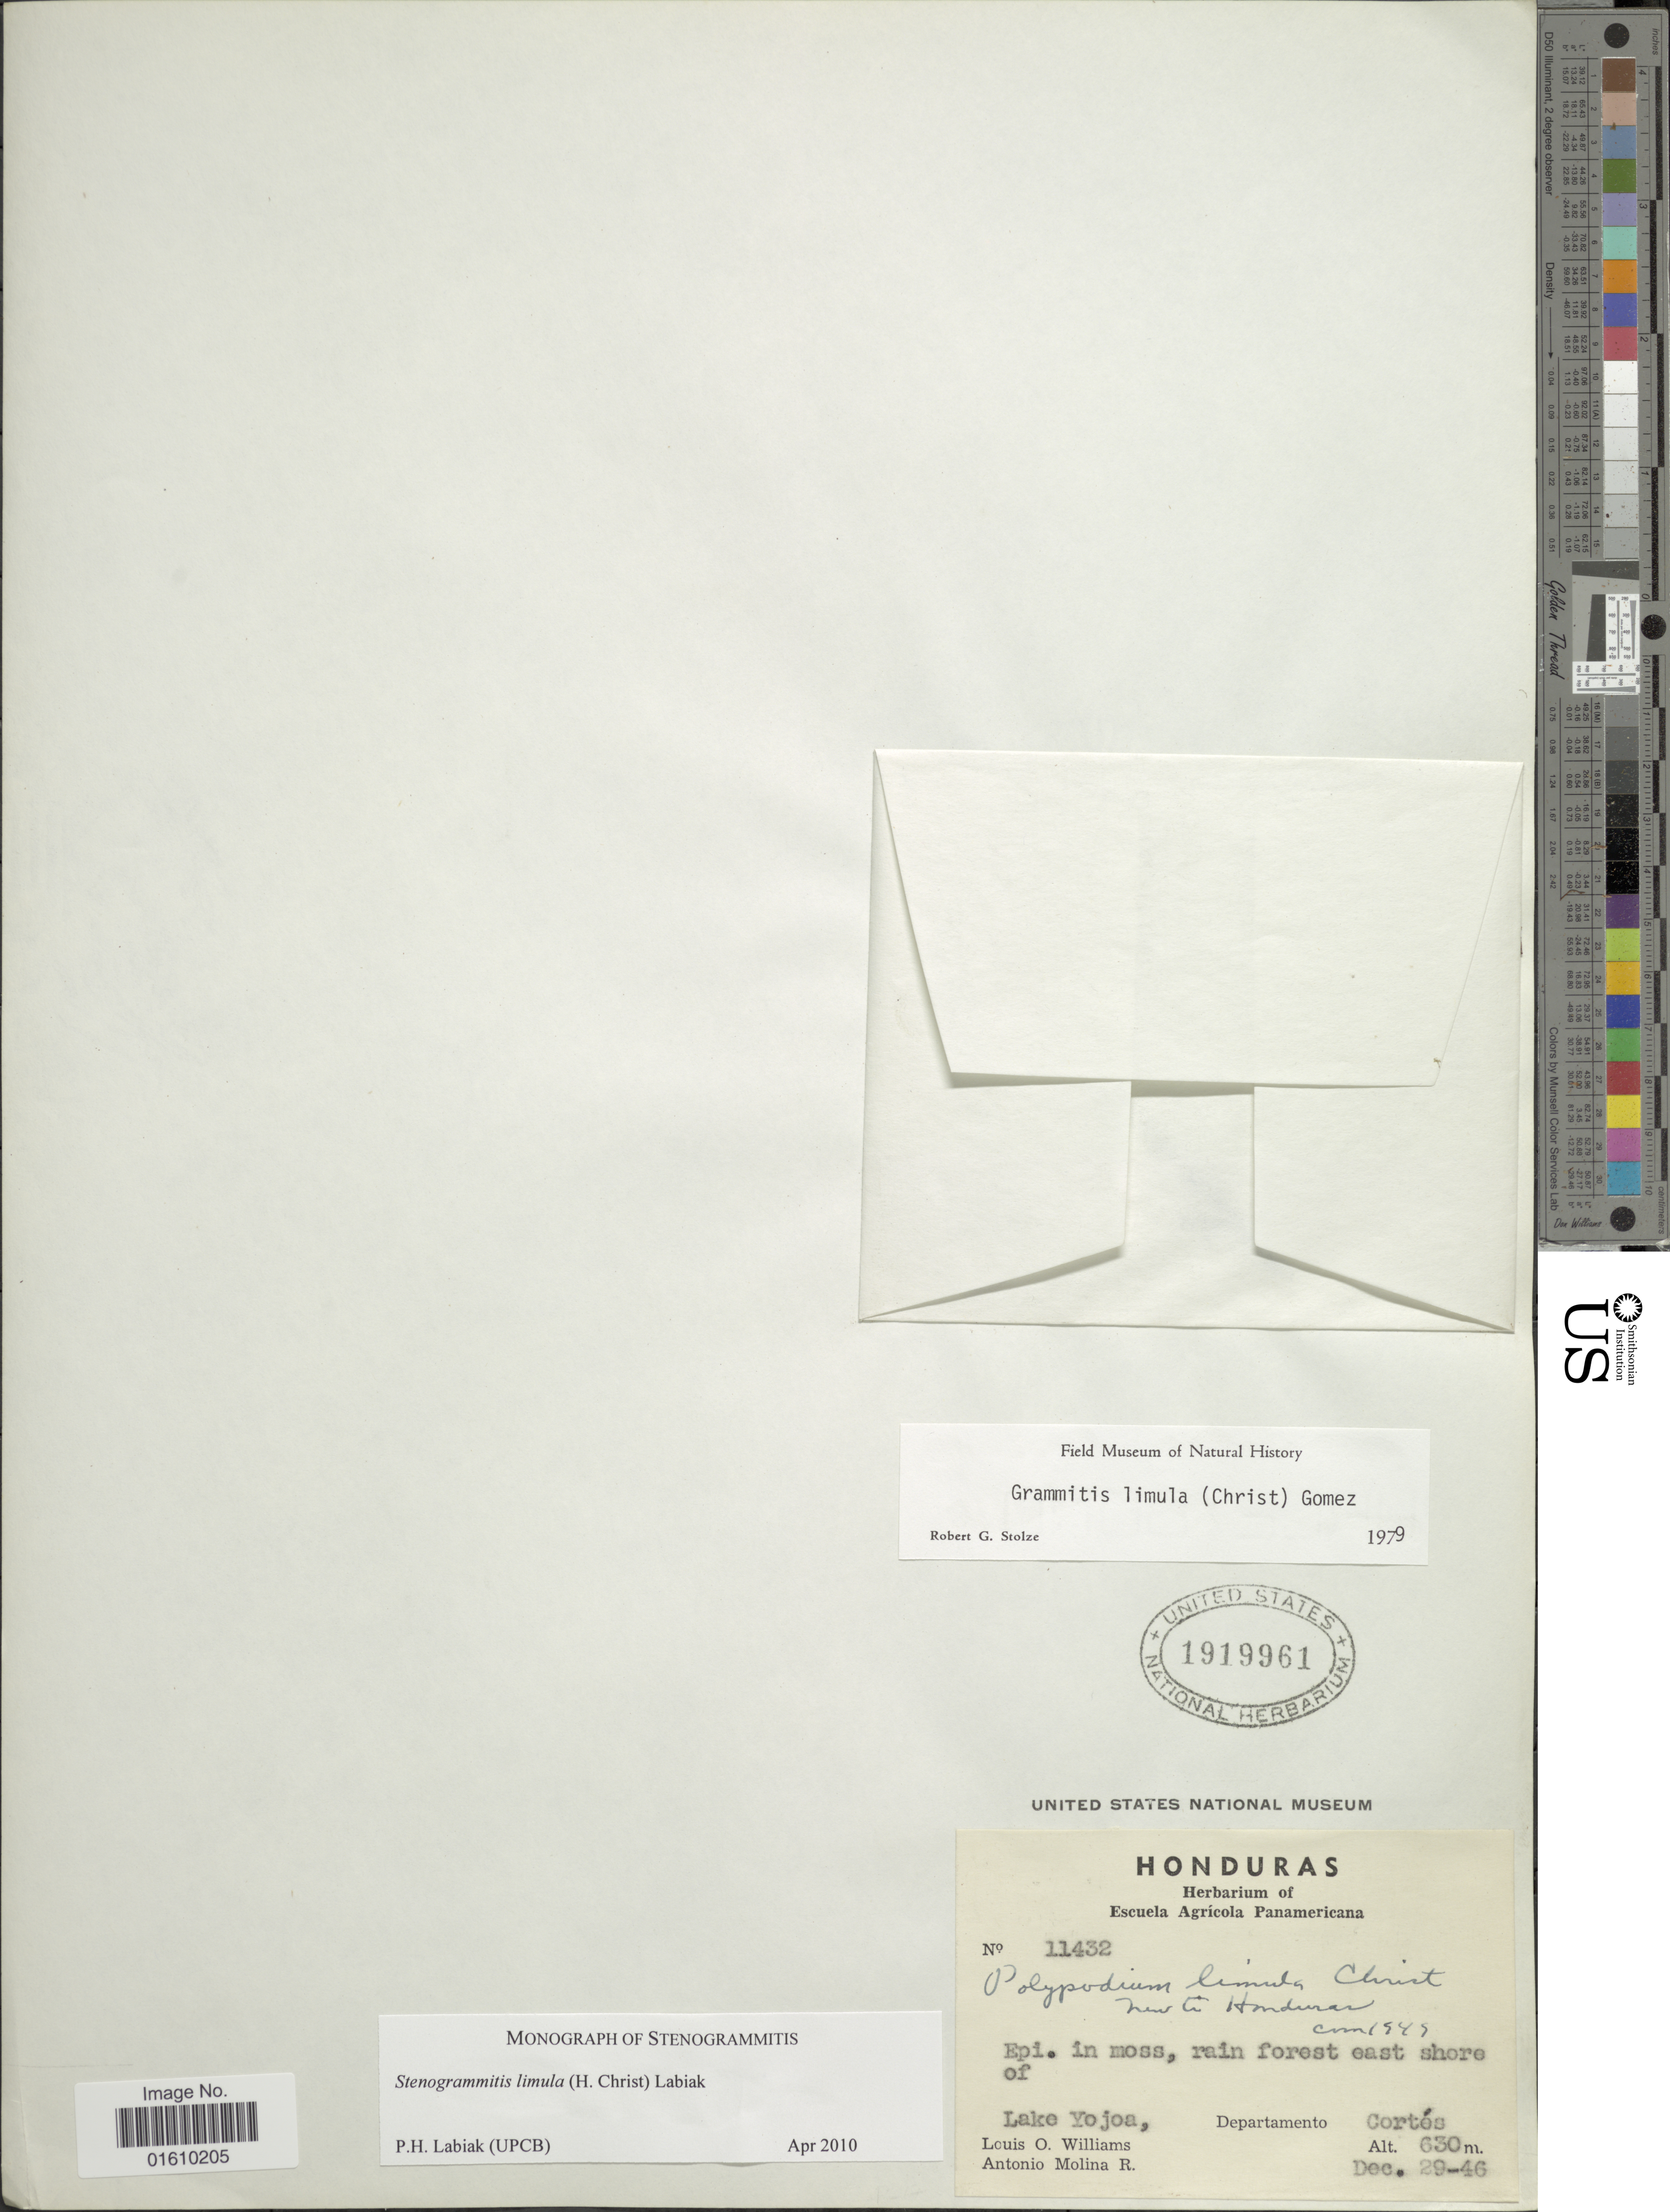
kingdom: Plantae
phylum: Tracheophyta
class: Polypodiopsida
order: Polypodiales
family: Polypodiaceae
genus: Stenogrammitis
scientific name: Stenogrammitis limula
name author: (Christ) Labiak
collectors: L. O. Williams & A. Molina R.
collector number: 11432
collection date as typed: Transcribed d/m/y: 29/12/46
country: Honduras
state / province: Cortés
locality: Epi. in moss, rain forest east shore of Lake Yojoa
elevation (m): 630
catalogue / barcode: US 1919961